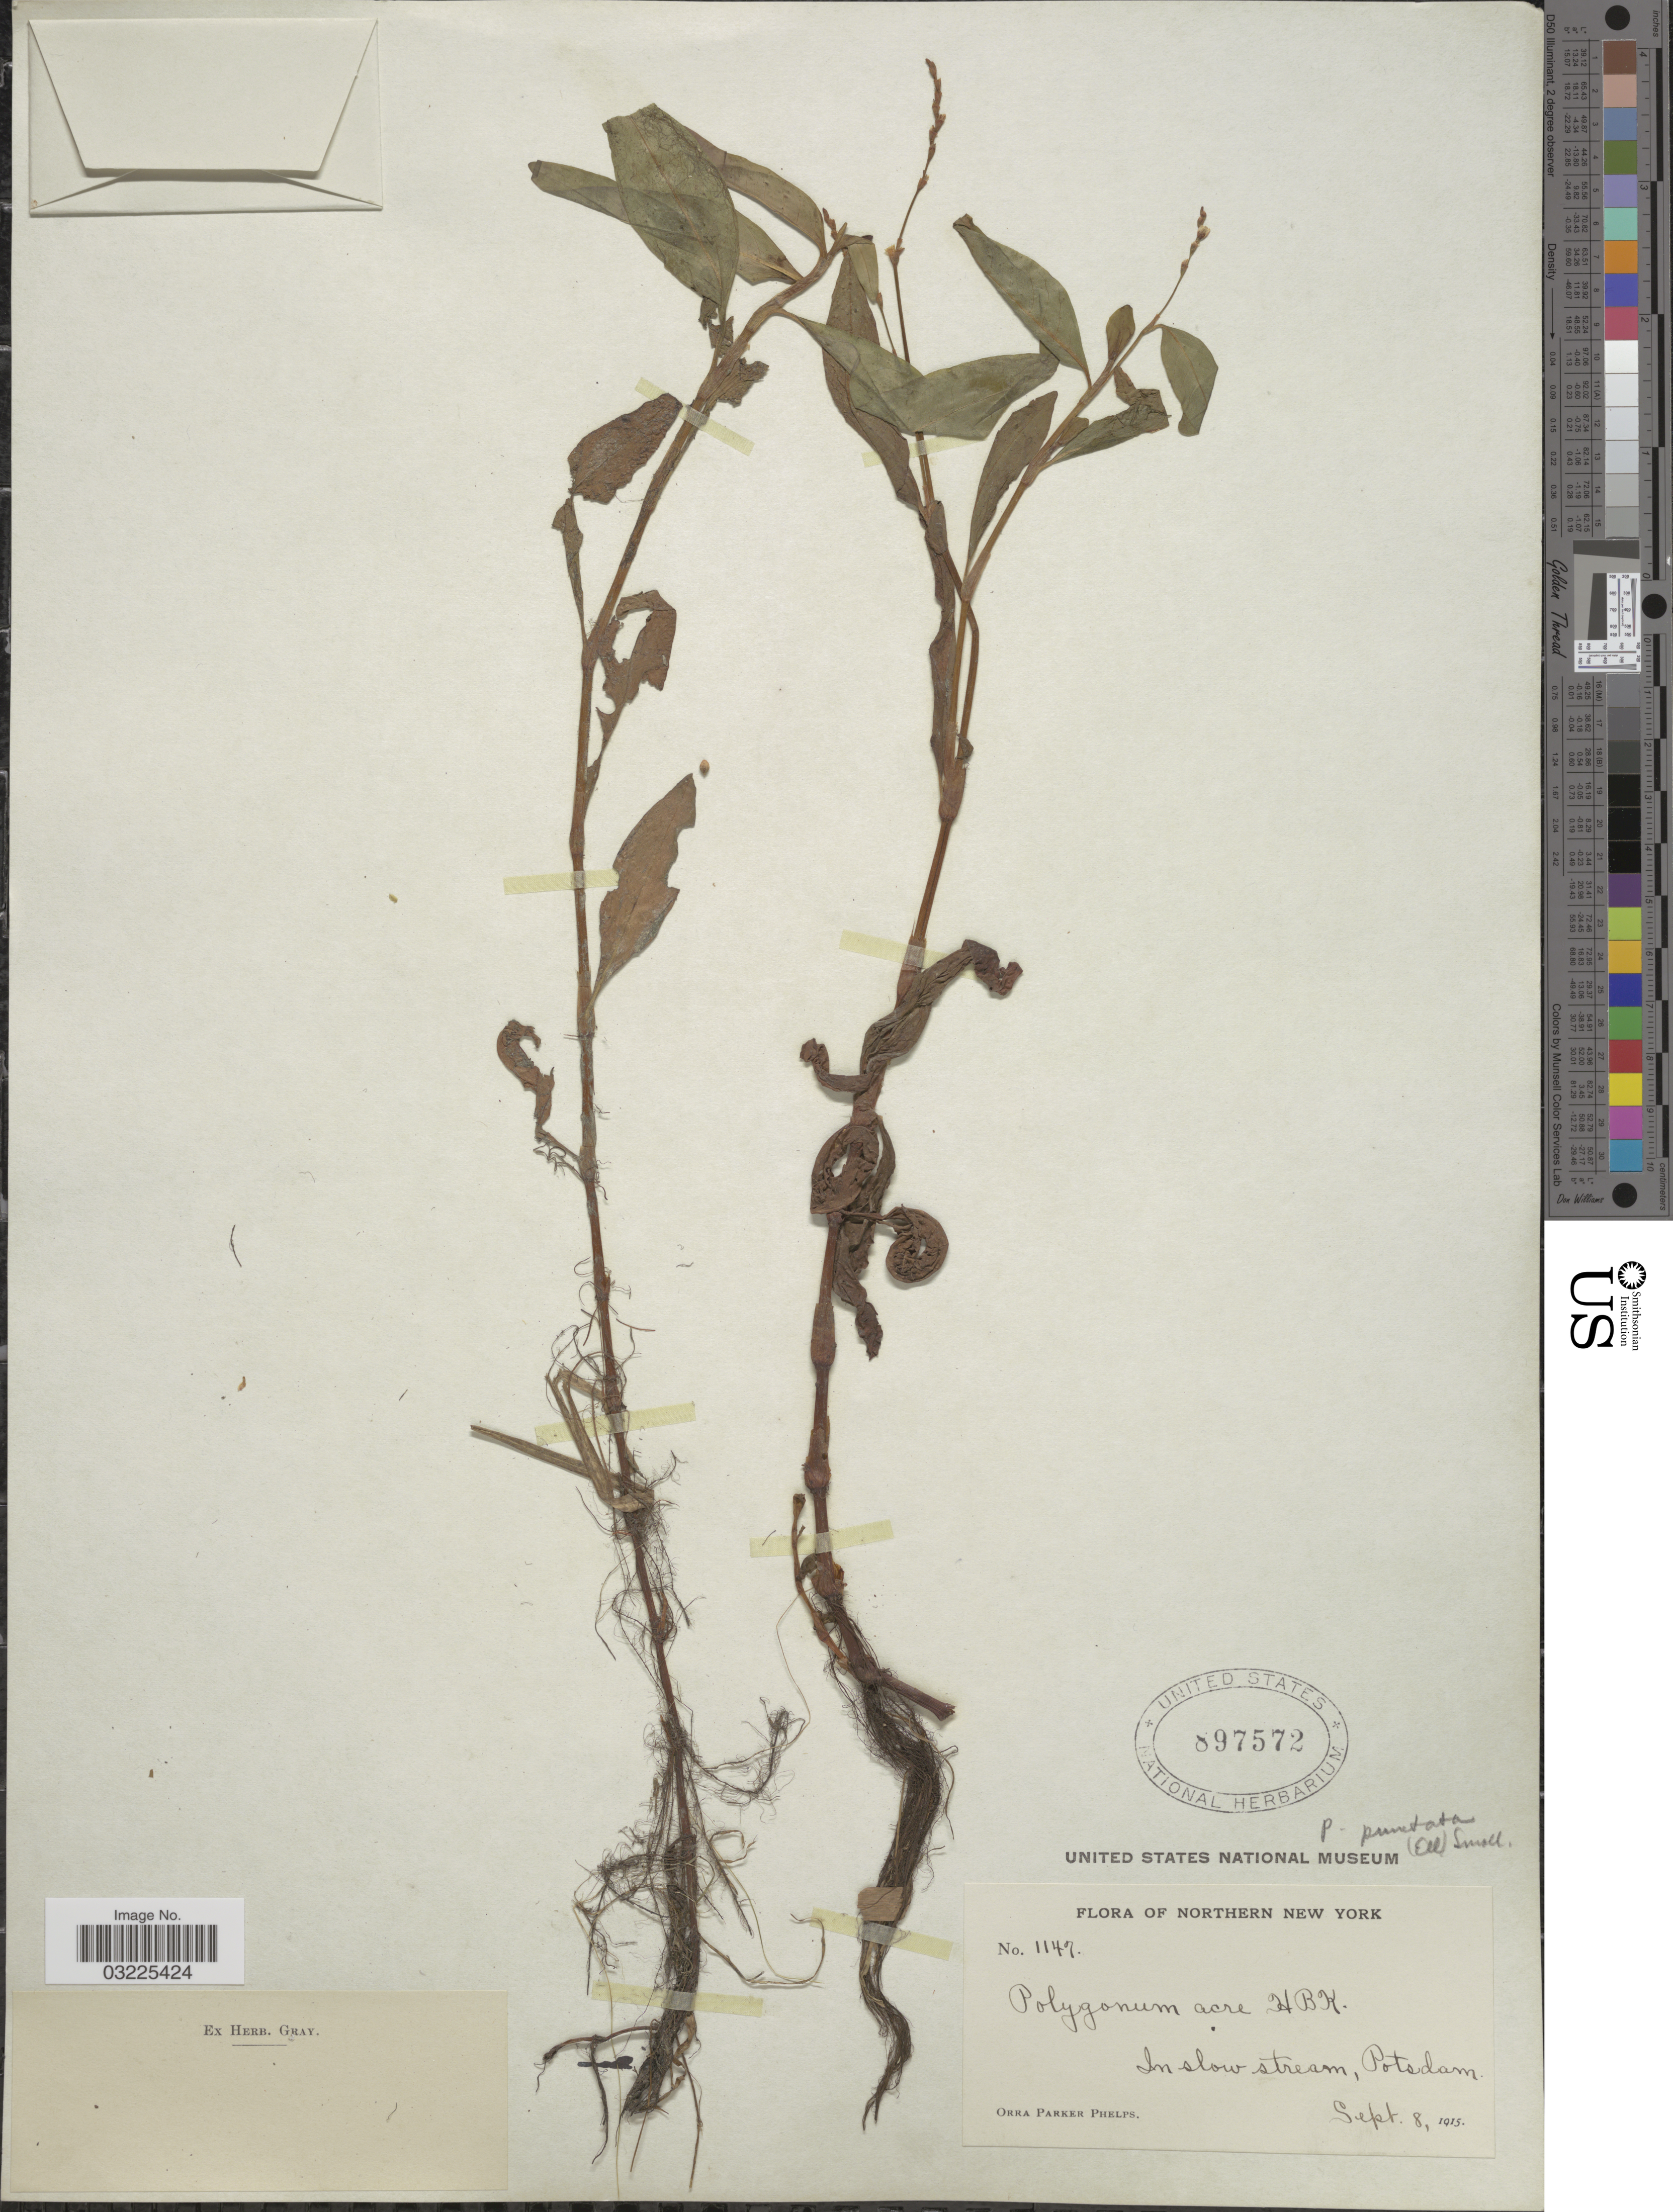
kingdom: Plantae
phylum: Tracheophyta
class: Magnoliopsida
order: Caryophyllales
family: Polygonaceae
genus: Persicaria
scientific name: Persicaria robustior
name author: (Small) E.P. Bicknell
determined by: Atha, D. E.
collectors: O. P. Phelps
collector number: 1147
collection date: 1915-09-08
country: United States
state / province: New York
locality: Northern New York. In slow stream, Potsdam.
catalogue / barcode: US 897572